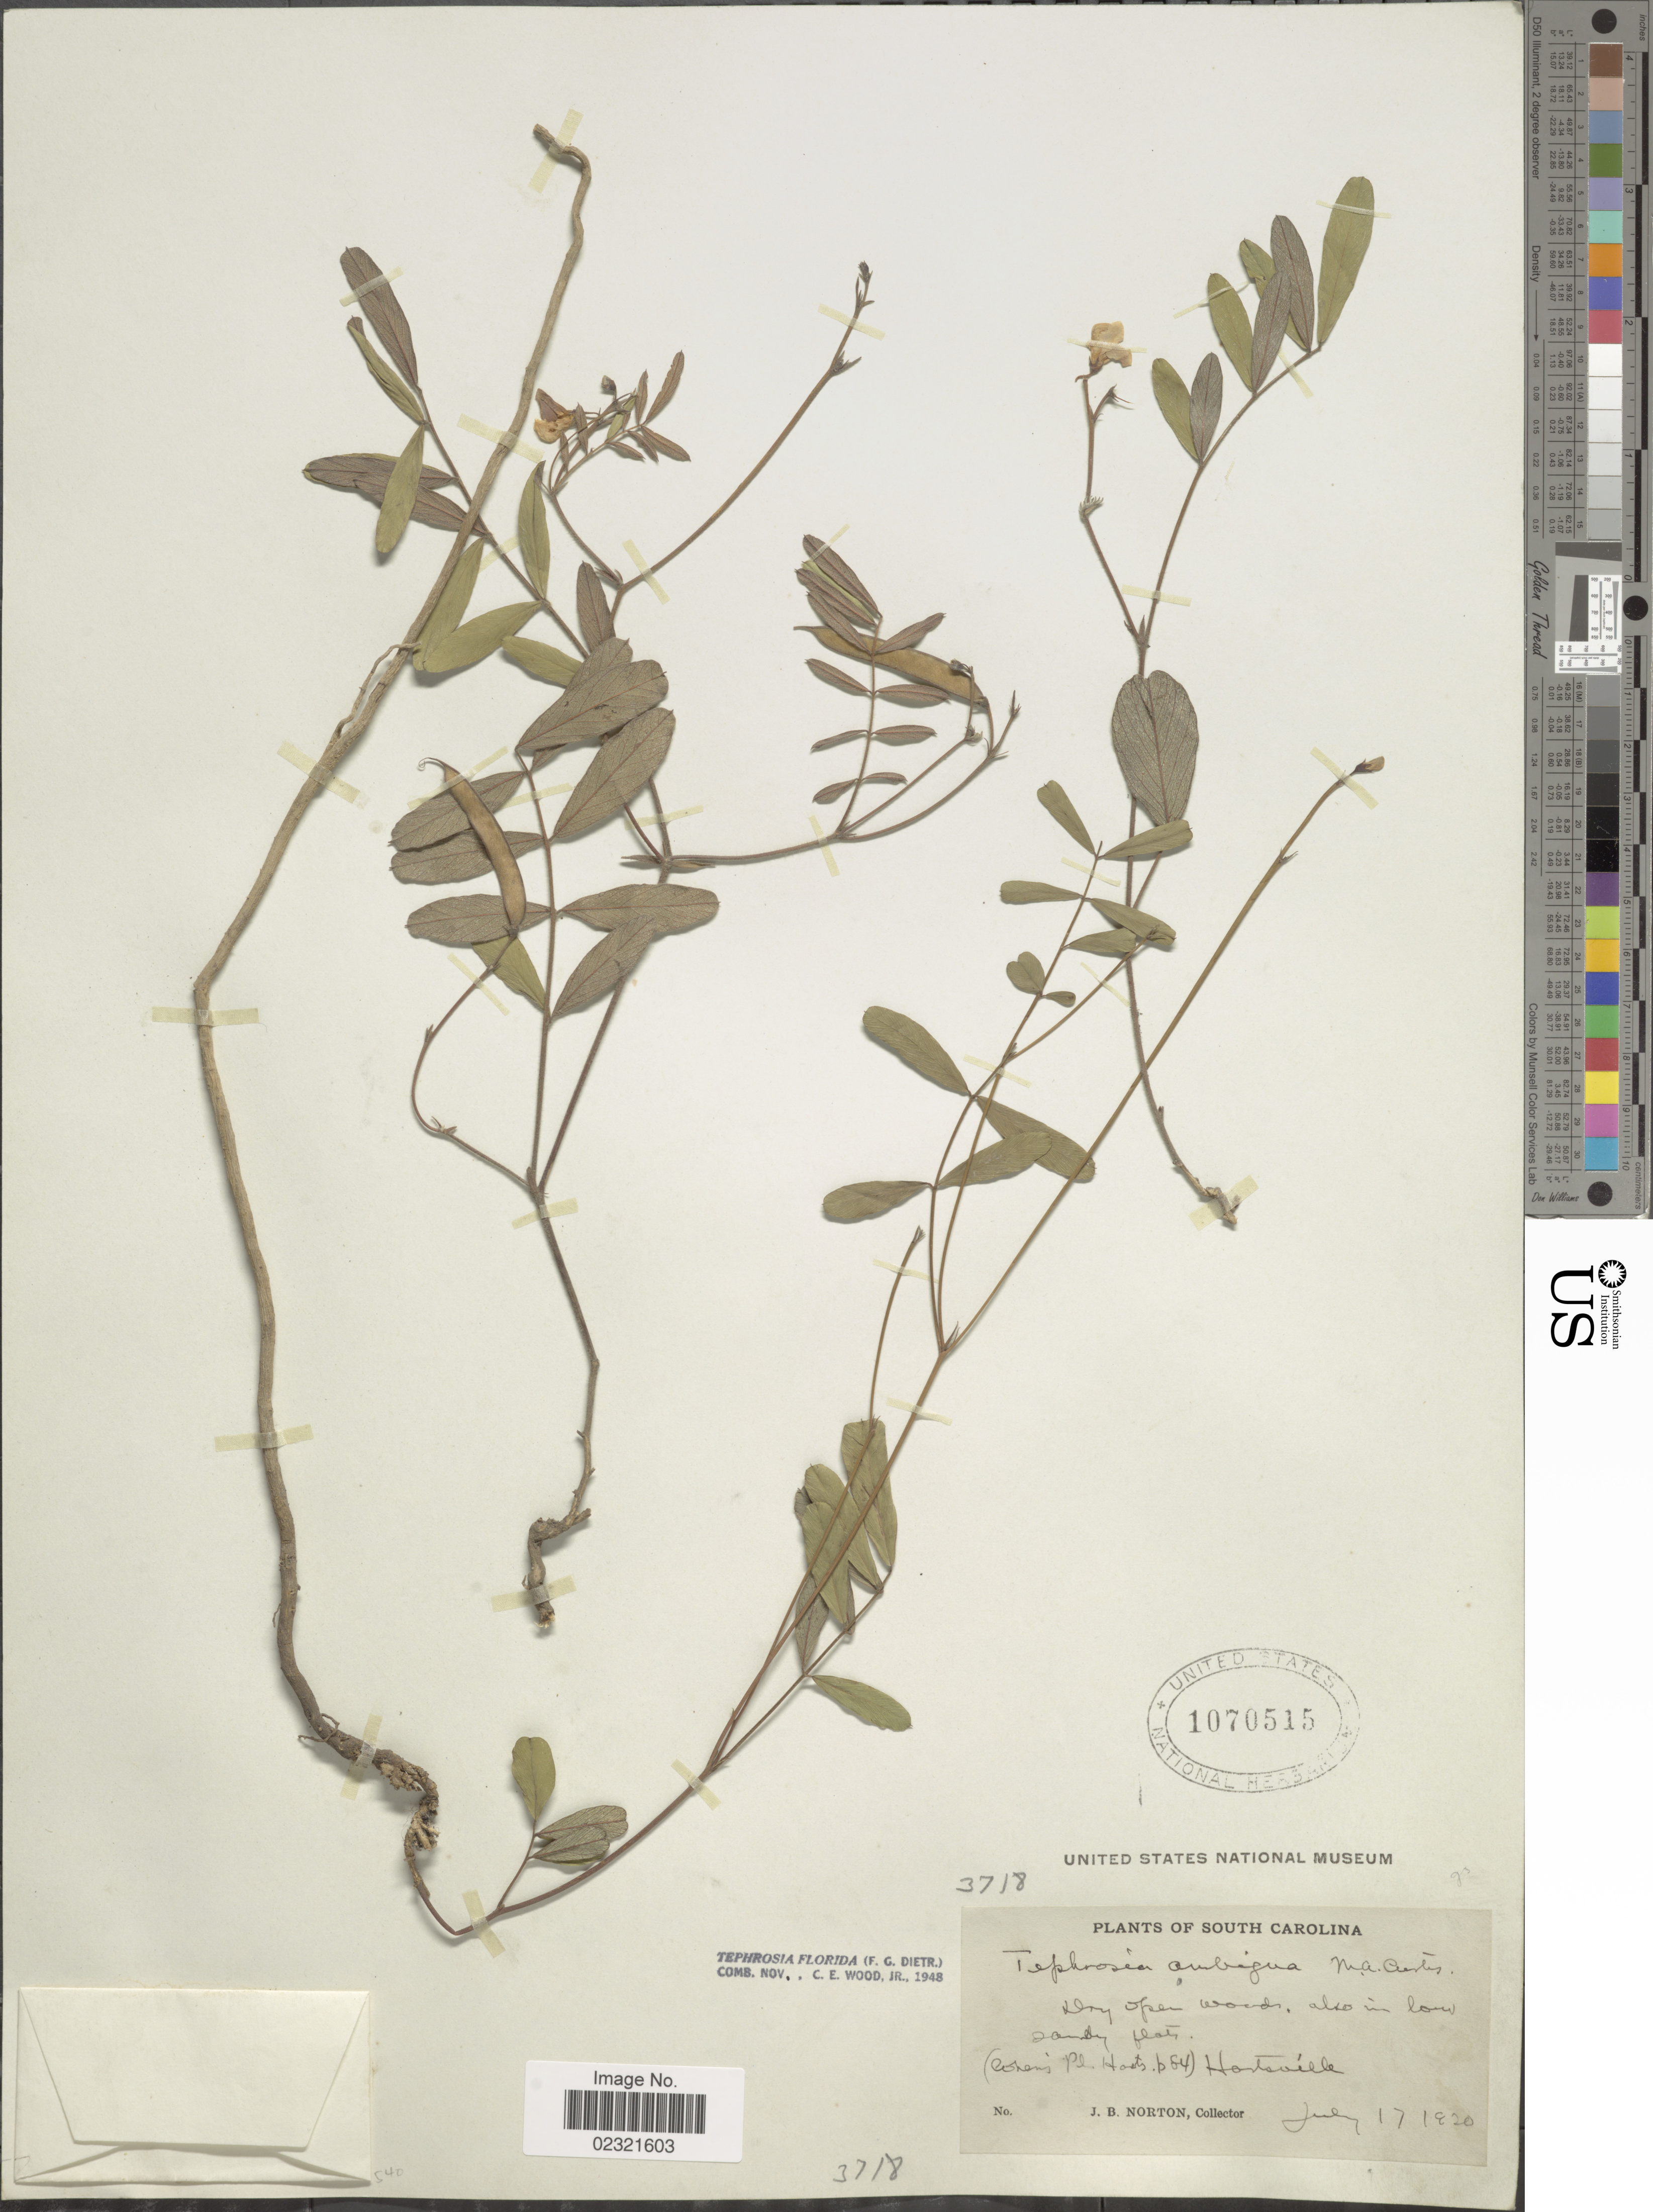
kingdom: Plantae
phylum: Tracheophyta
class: Magnoliopsida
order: Fabales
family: Fabaceae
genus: Tephrosia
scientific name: Tephrosia florida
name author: (Dietr.) C.E. Wood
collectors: J. B. Norton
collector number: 3718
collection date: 1920-07-17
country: United States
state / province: South Carolina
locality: Hartsville.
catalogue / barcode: US 1070515